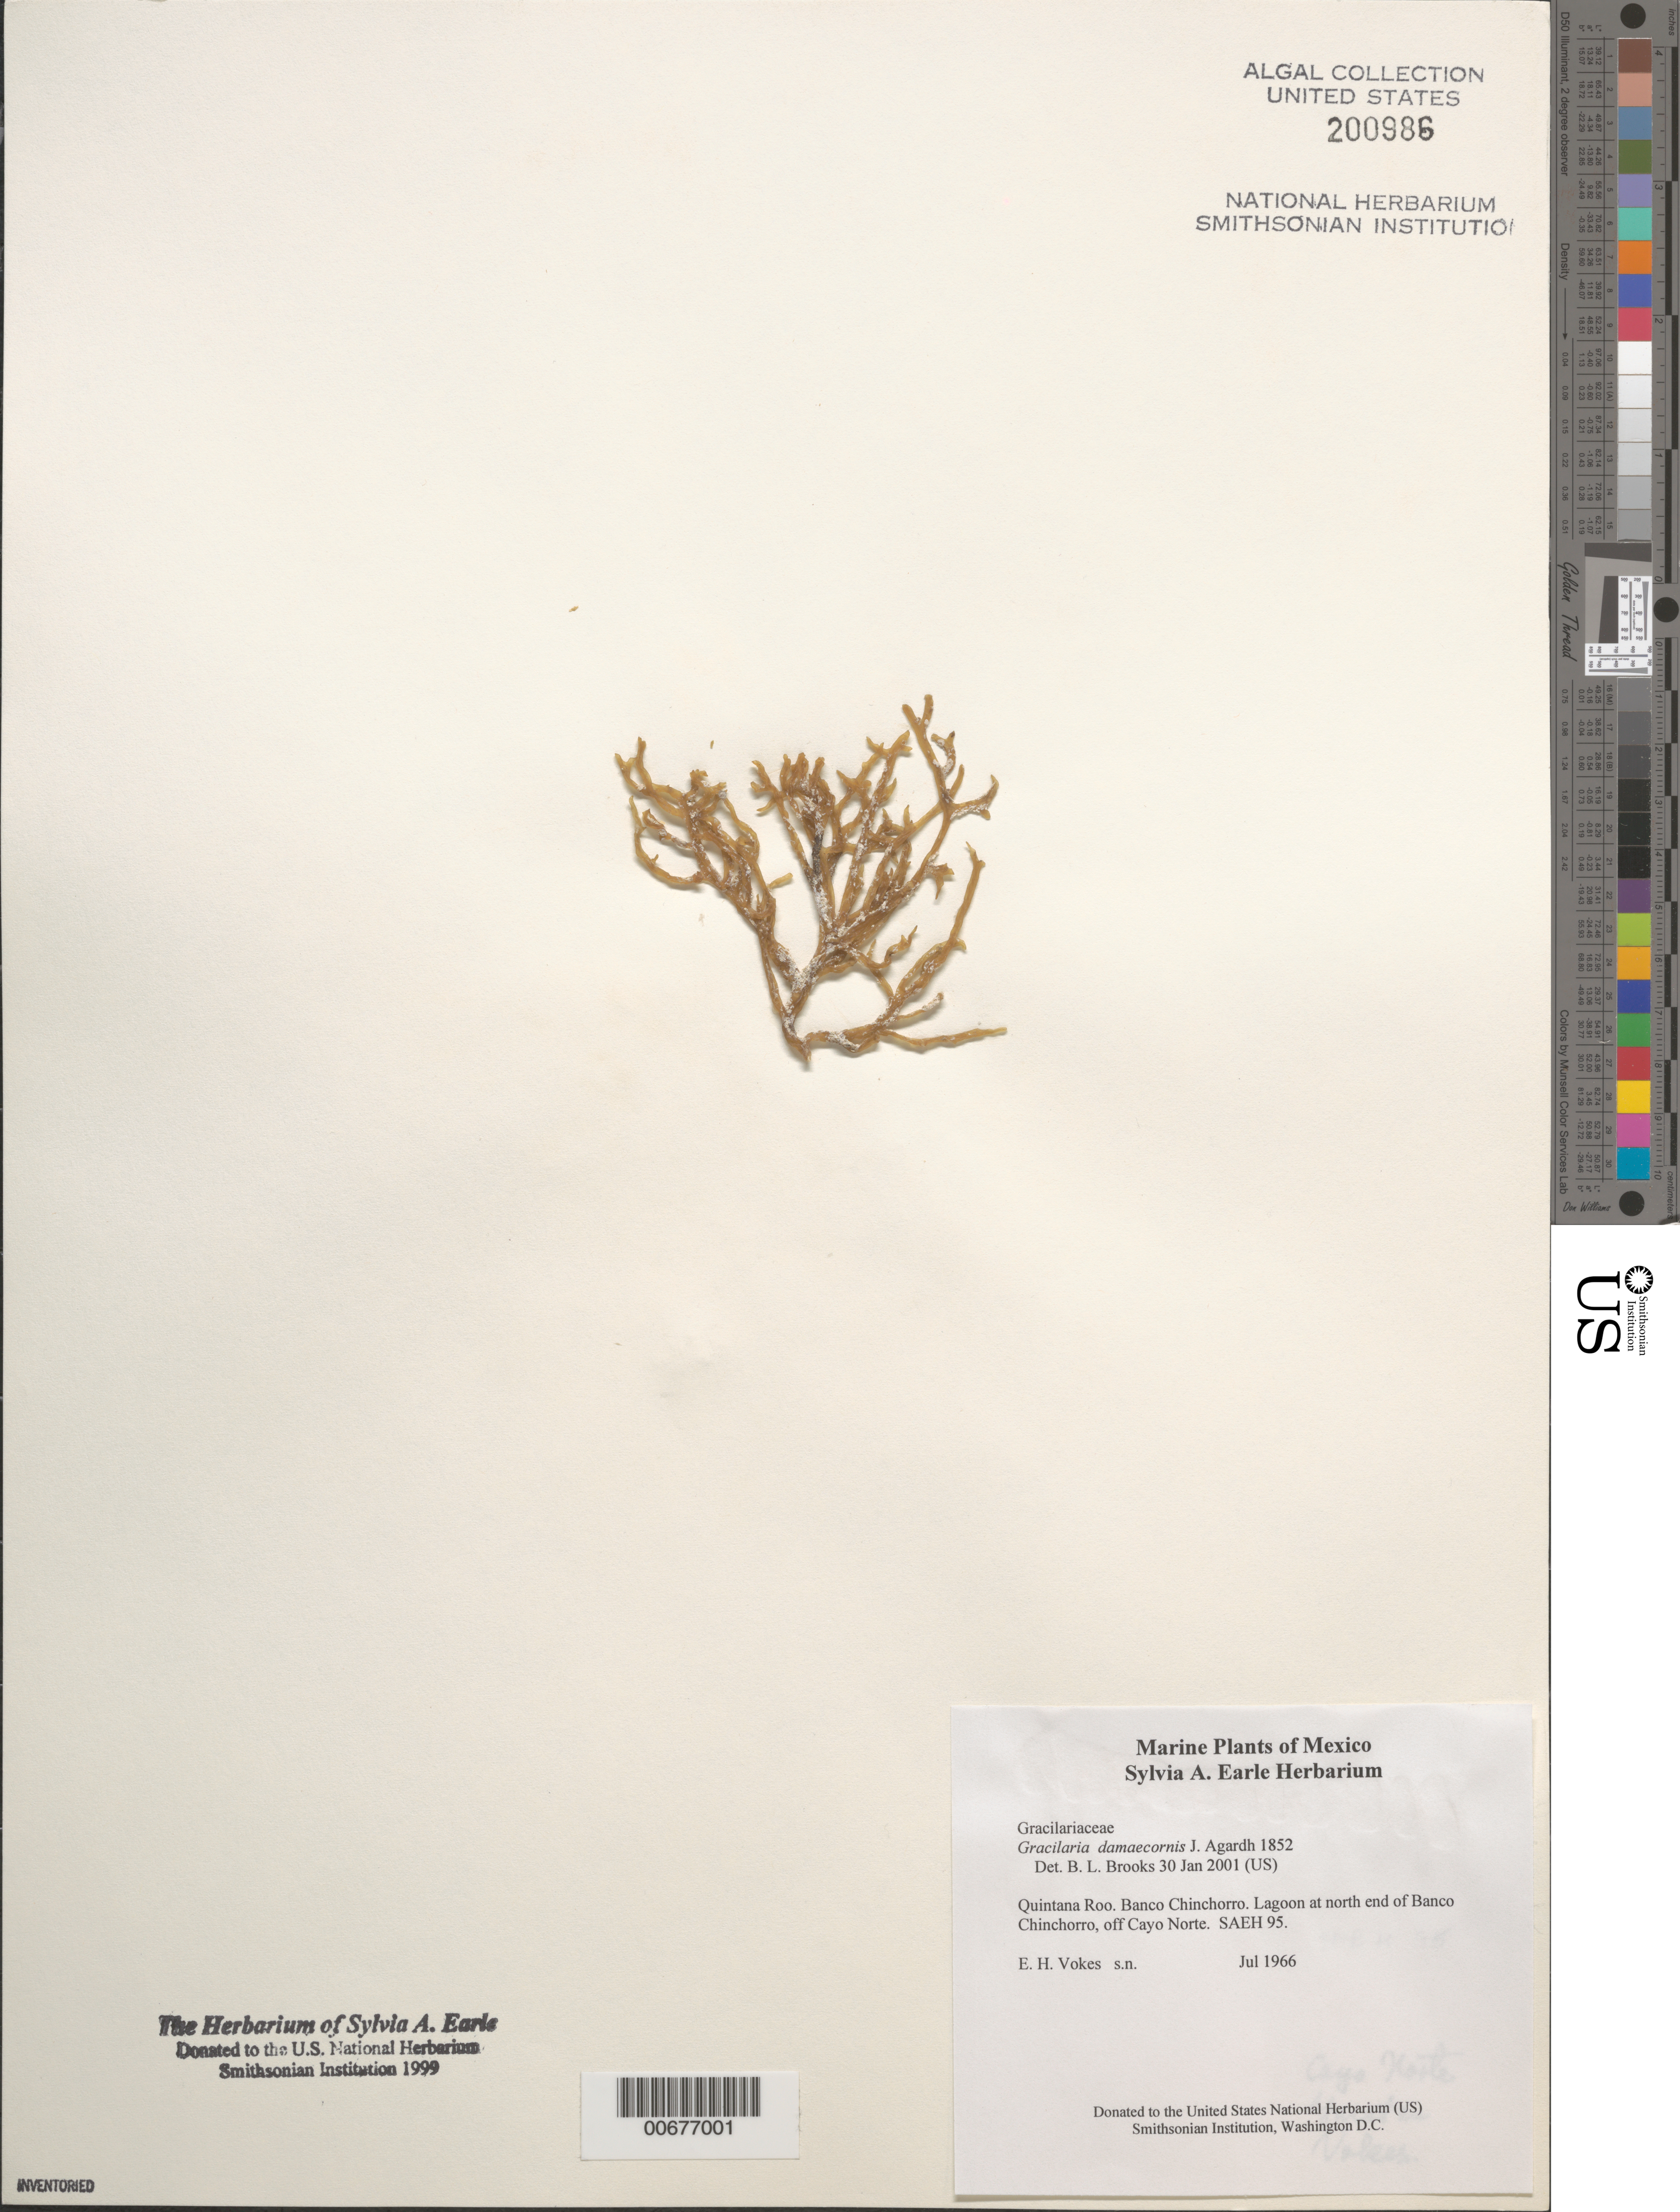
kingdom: Plantae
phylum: Rhodophyta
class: Florideophyceae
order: Gracilariales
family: Gracilariaceae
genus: Gracilaria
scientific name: Gracilaria damaecornis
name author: J. Agardh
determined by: Brooks, B. L., (BOT), Smithsonian Institution - National Museum of Natural History (UNITED STATES)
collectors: E. Vokes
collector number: SAEH 95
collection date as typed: Jul 1966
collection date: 1966-07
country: Mexico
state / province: Quintana Roo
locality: Banco Chinchorro, lagoon off Cayo Norte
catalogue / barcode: US 200986